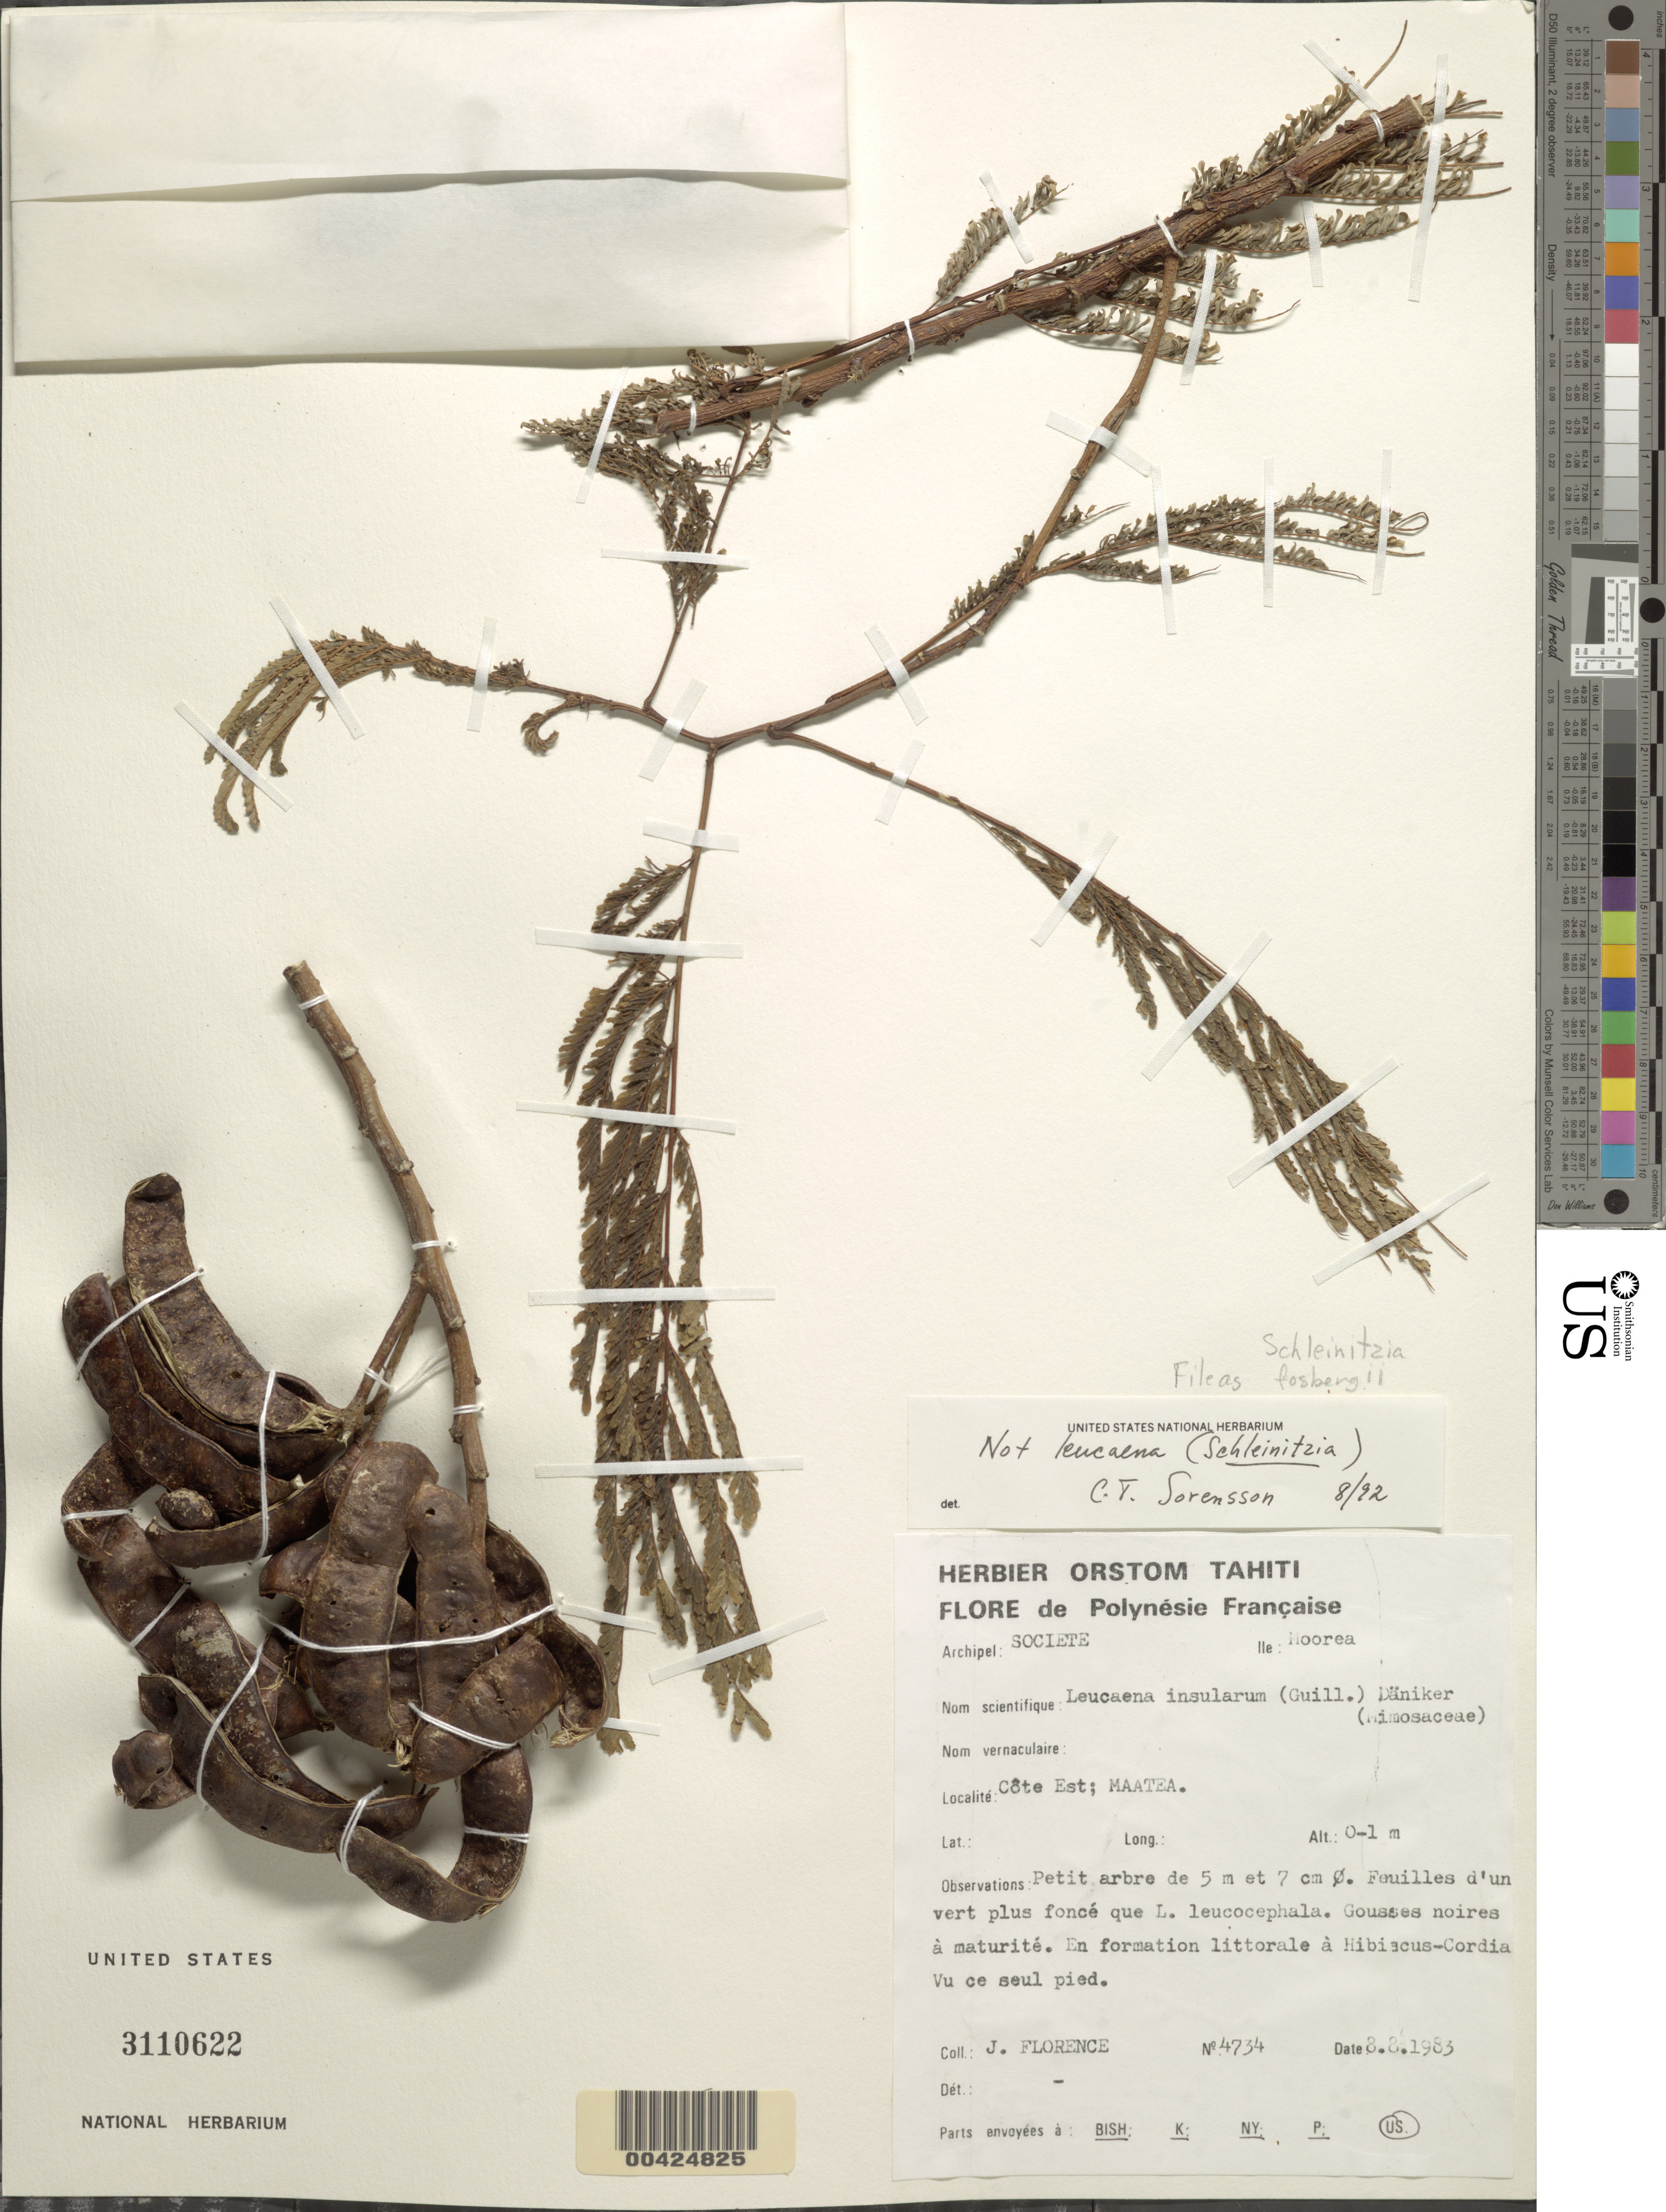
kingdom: Plantae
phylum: Tracheophyta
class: Magnoliopsida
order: Fabales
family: Fabaceae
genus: Schleinitzia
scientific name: Schleinitzia insularum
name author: (Guill.) Burkart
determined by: Wagner, W. L., (BOT), Smithsonian Institution - National Museum of Natural History (UNITED STATES)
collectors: J. Florence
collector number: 4734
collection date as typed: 08 Aug 1983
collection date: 1983-08-08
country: French Polynesia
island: Tahiti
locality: Cote est, maatea [Society Is.]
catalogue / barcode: US 3110622